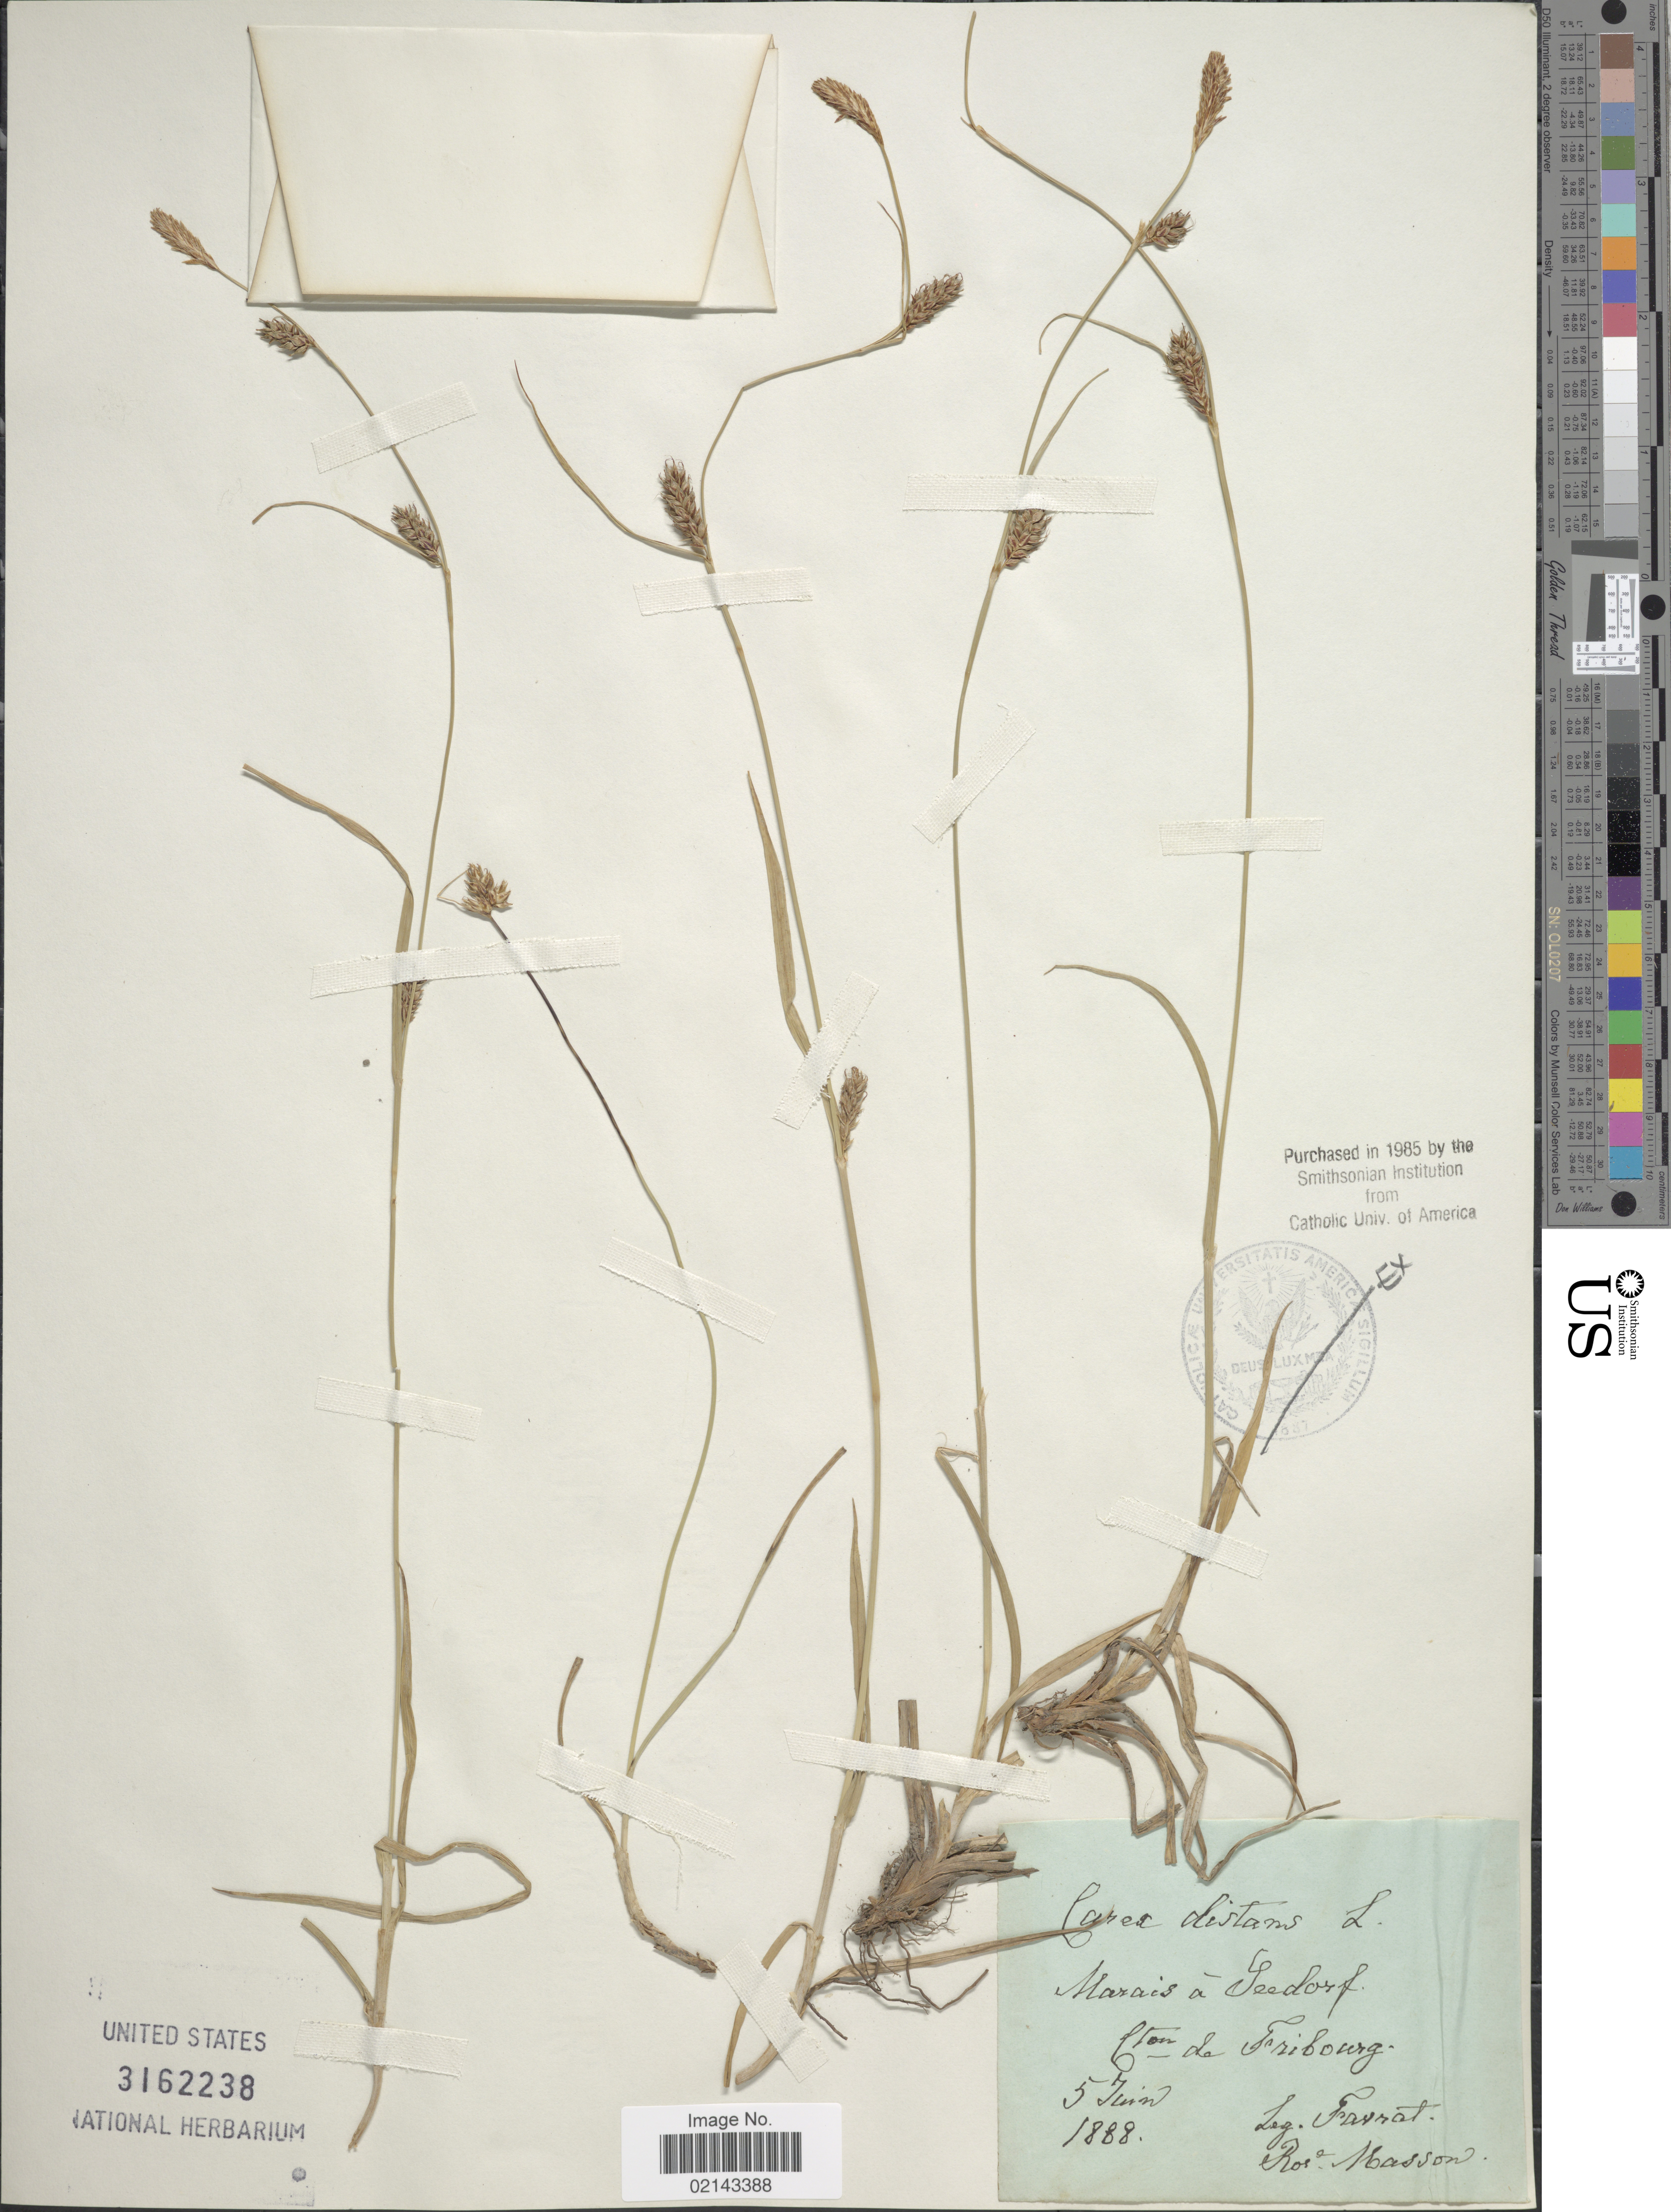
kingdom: Plantae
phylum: Tracheophyta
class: Liliopsida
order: Poales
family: Cyperaceae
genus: Carex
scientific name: Carex distans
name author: L.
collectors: L. Favrat & R. Masson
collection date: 1888-06-05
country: Switzerland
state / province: Fribourg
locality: Marais á Seedorf, Cton de Fribourg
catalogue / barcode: US 3162238